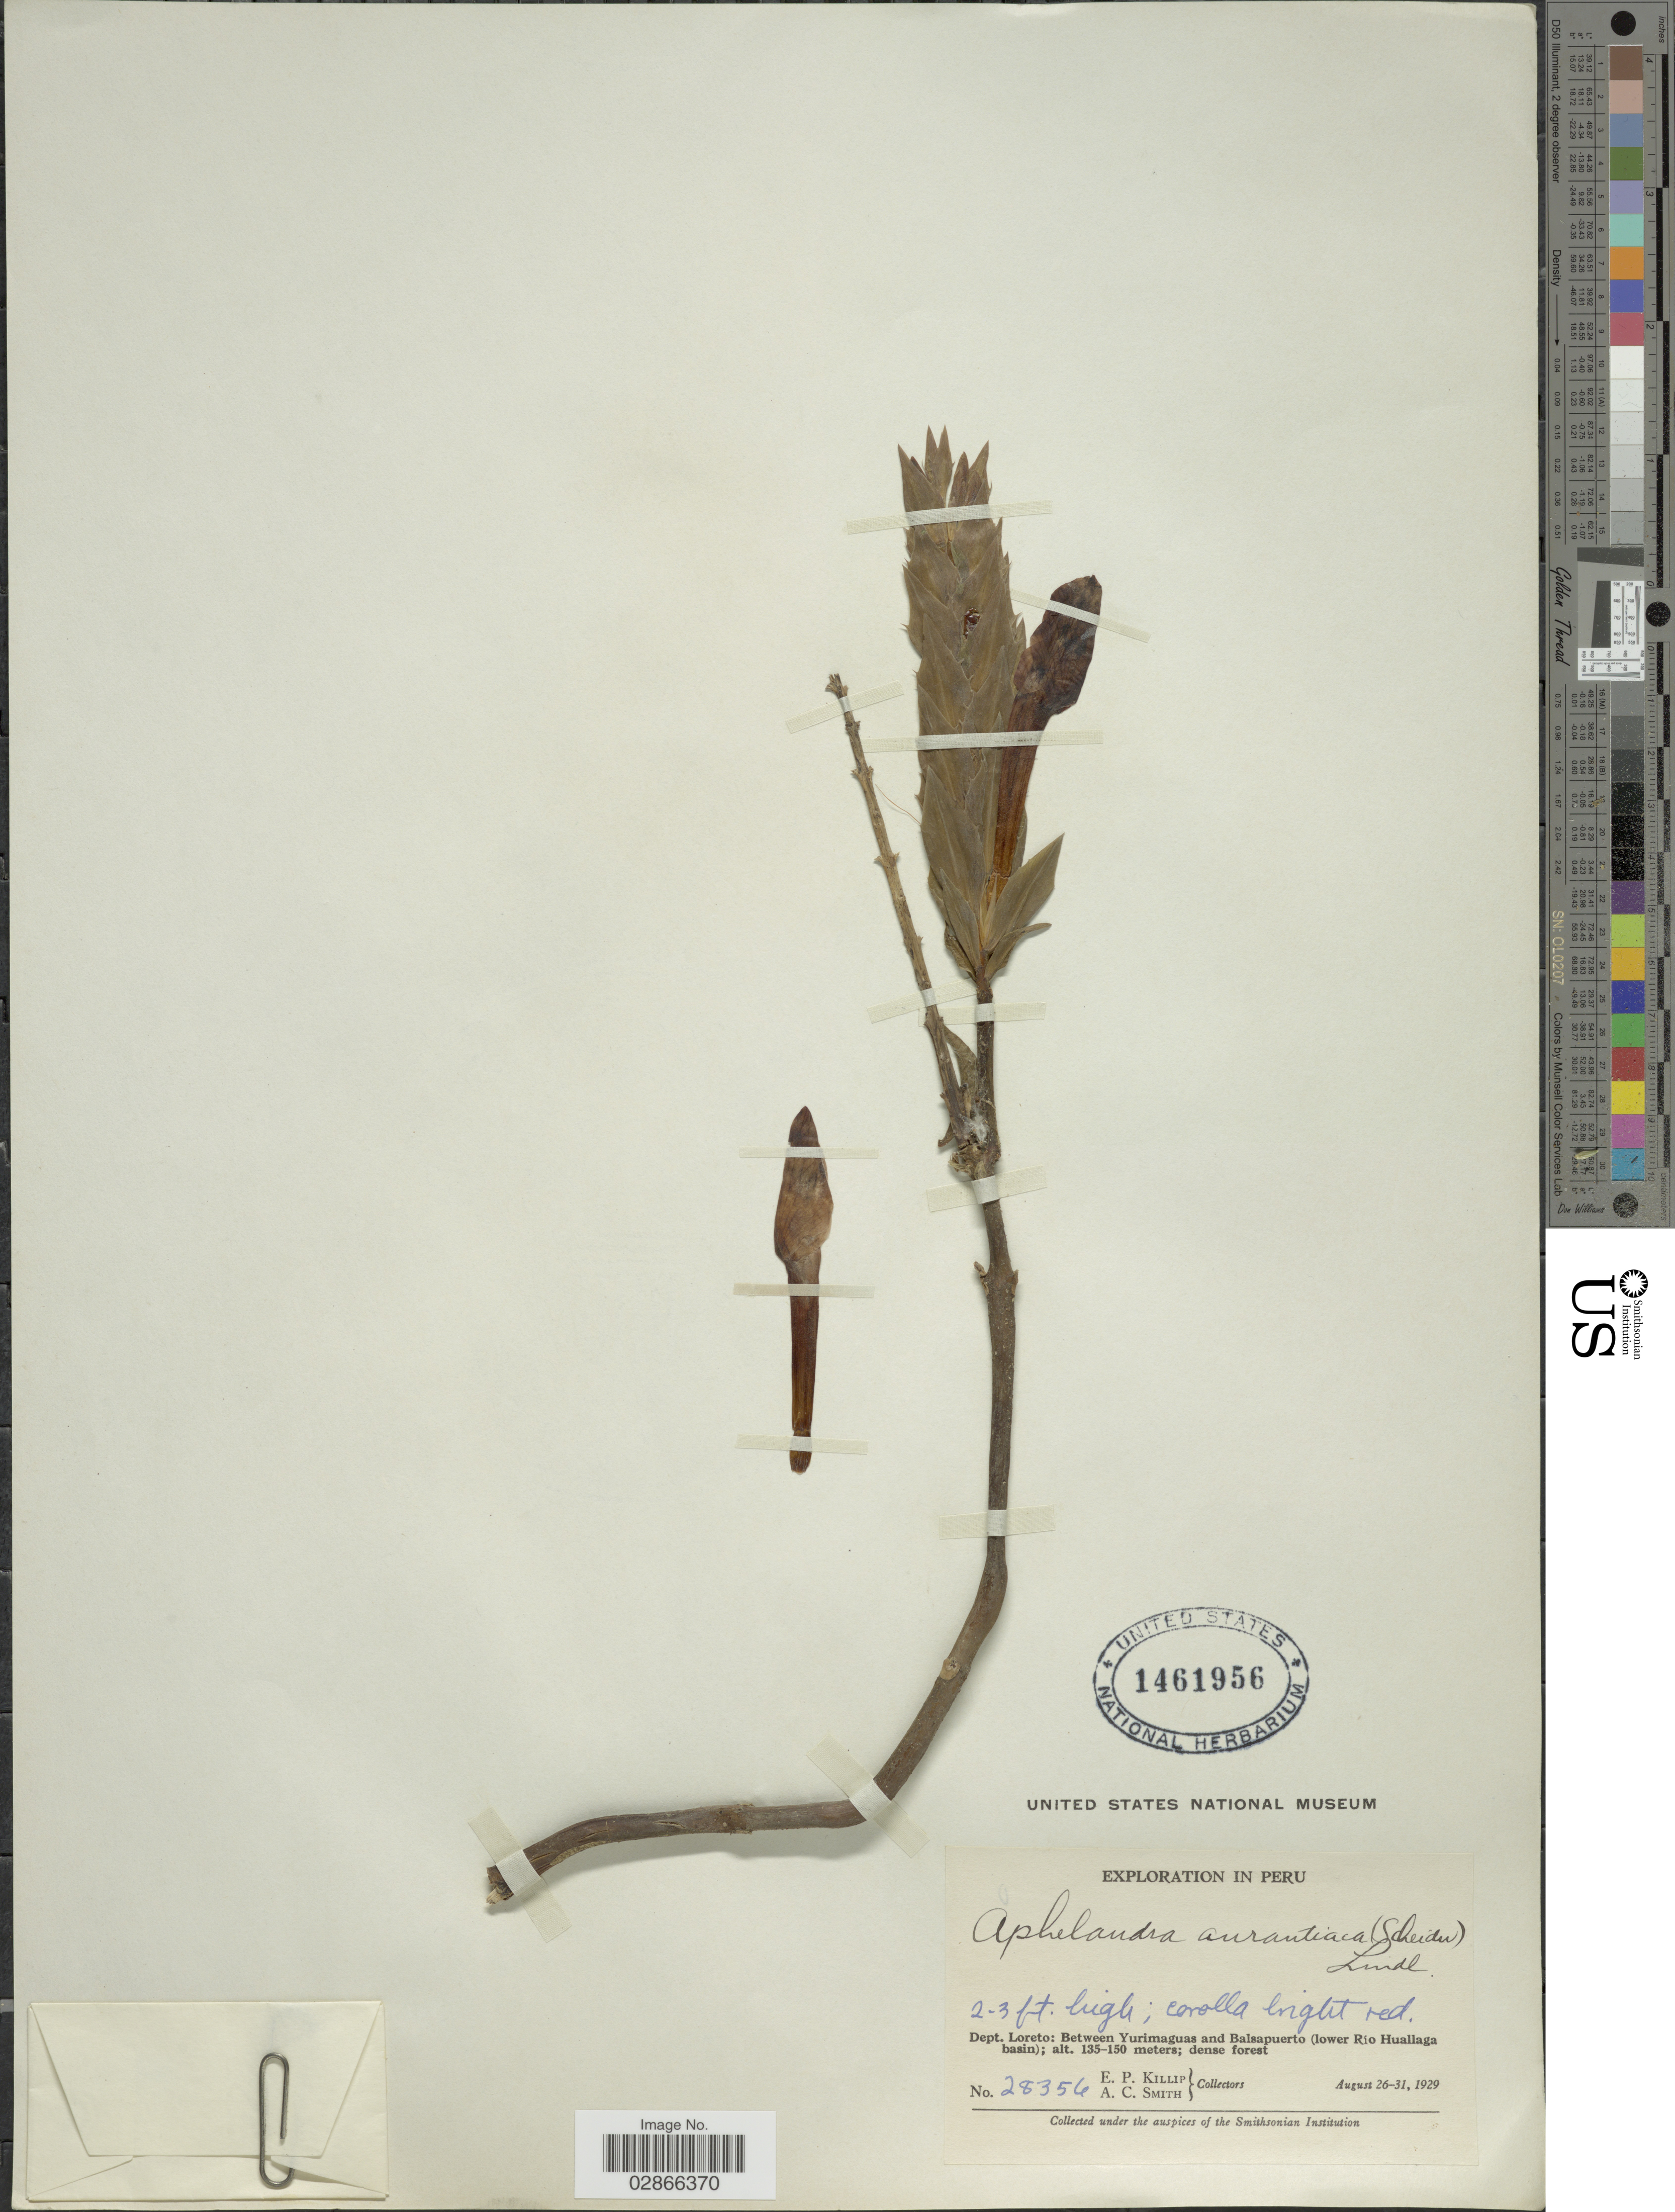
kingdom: Plantae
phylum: Tracheophyta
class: Magnoliopsida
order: Lamiales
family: Acanthaceae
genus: Aphelandra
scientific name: Aphelandra aurantiaca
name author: (Scheidw.) Lindl.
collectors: E. P. Killip & A. C. Smith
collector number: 28354*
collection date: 1929-08-26/1929-08-31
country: Peru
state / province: Loreto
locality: Dept. Loreto: Between Yurimaguas and Balsapuerto (lower Río Huallaga basin).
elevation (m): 135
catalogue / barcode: US 1461956